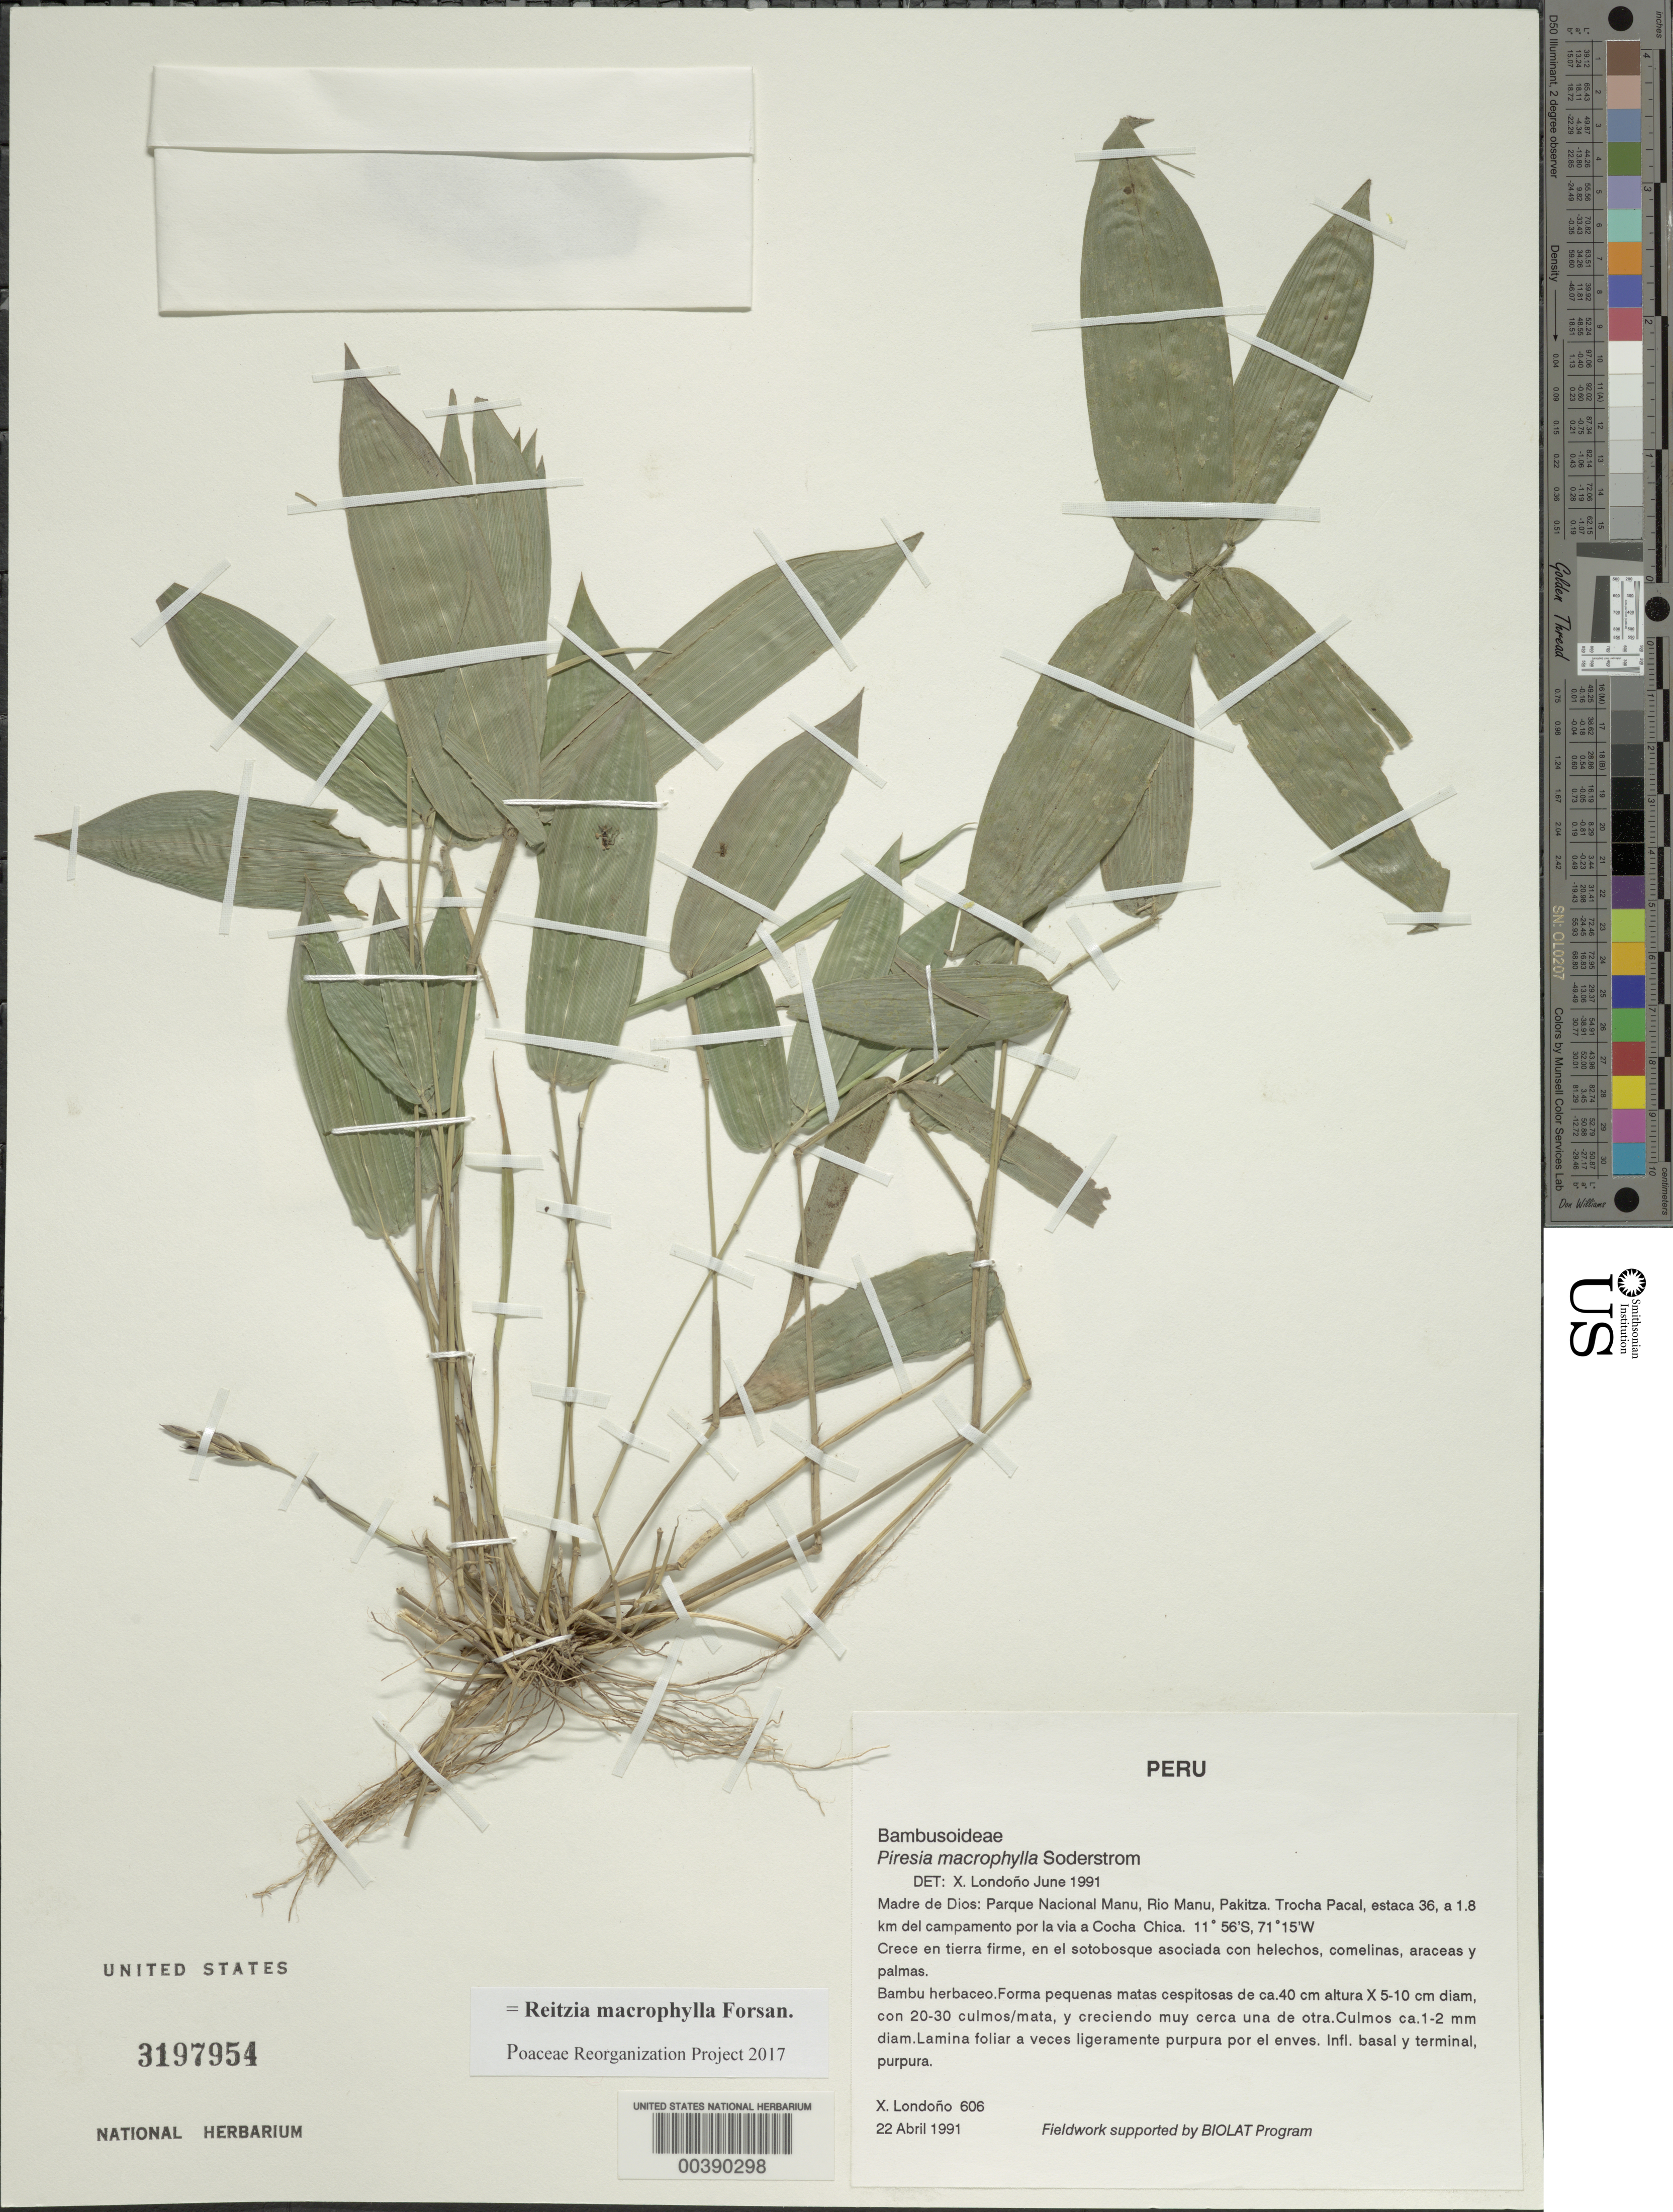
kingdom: Plantae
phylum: Tracheophyta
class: Liliopsida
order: Poales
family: Poaceae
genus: Reitzia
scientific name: Reitzia macrophylla ined. 2019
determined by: Poaceae Reorganization Project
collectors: X. Londoño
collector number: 606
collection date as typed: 22 Apr 1991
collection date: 1991-04-22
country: Peru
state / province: Madre de Dios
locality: Parque nacional manu, rio manu, pakitza, trocha pacal, estaca 36, a 1.8 km del campmento por la via a cocha chica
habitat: En tierra firme, en el sotobosque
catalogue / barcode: US 3197954